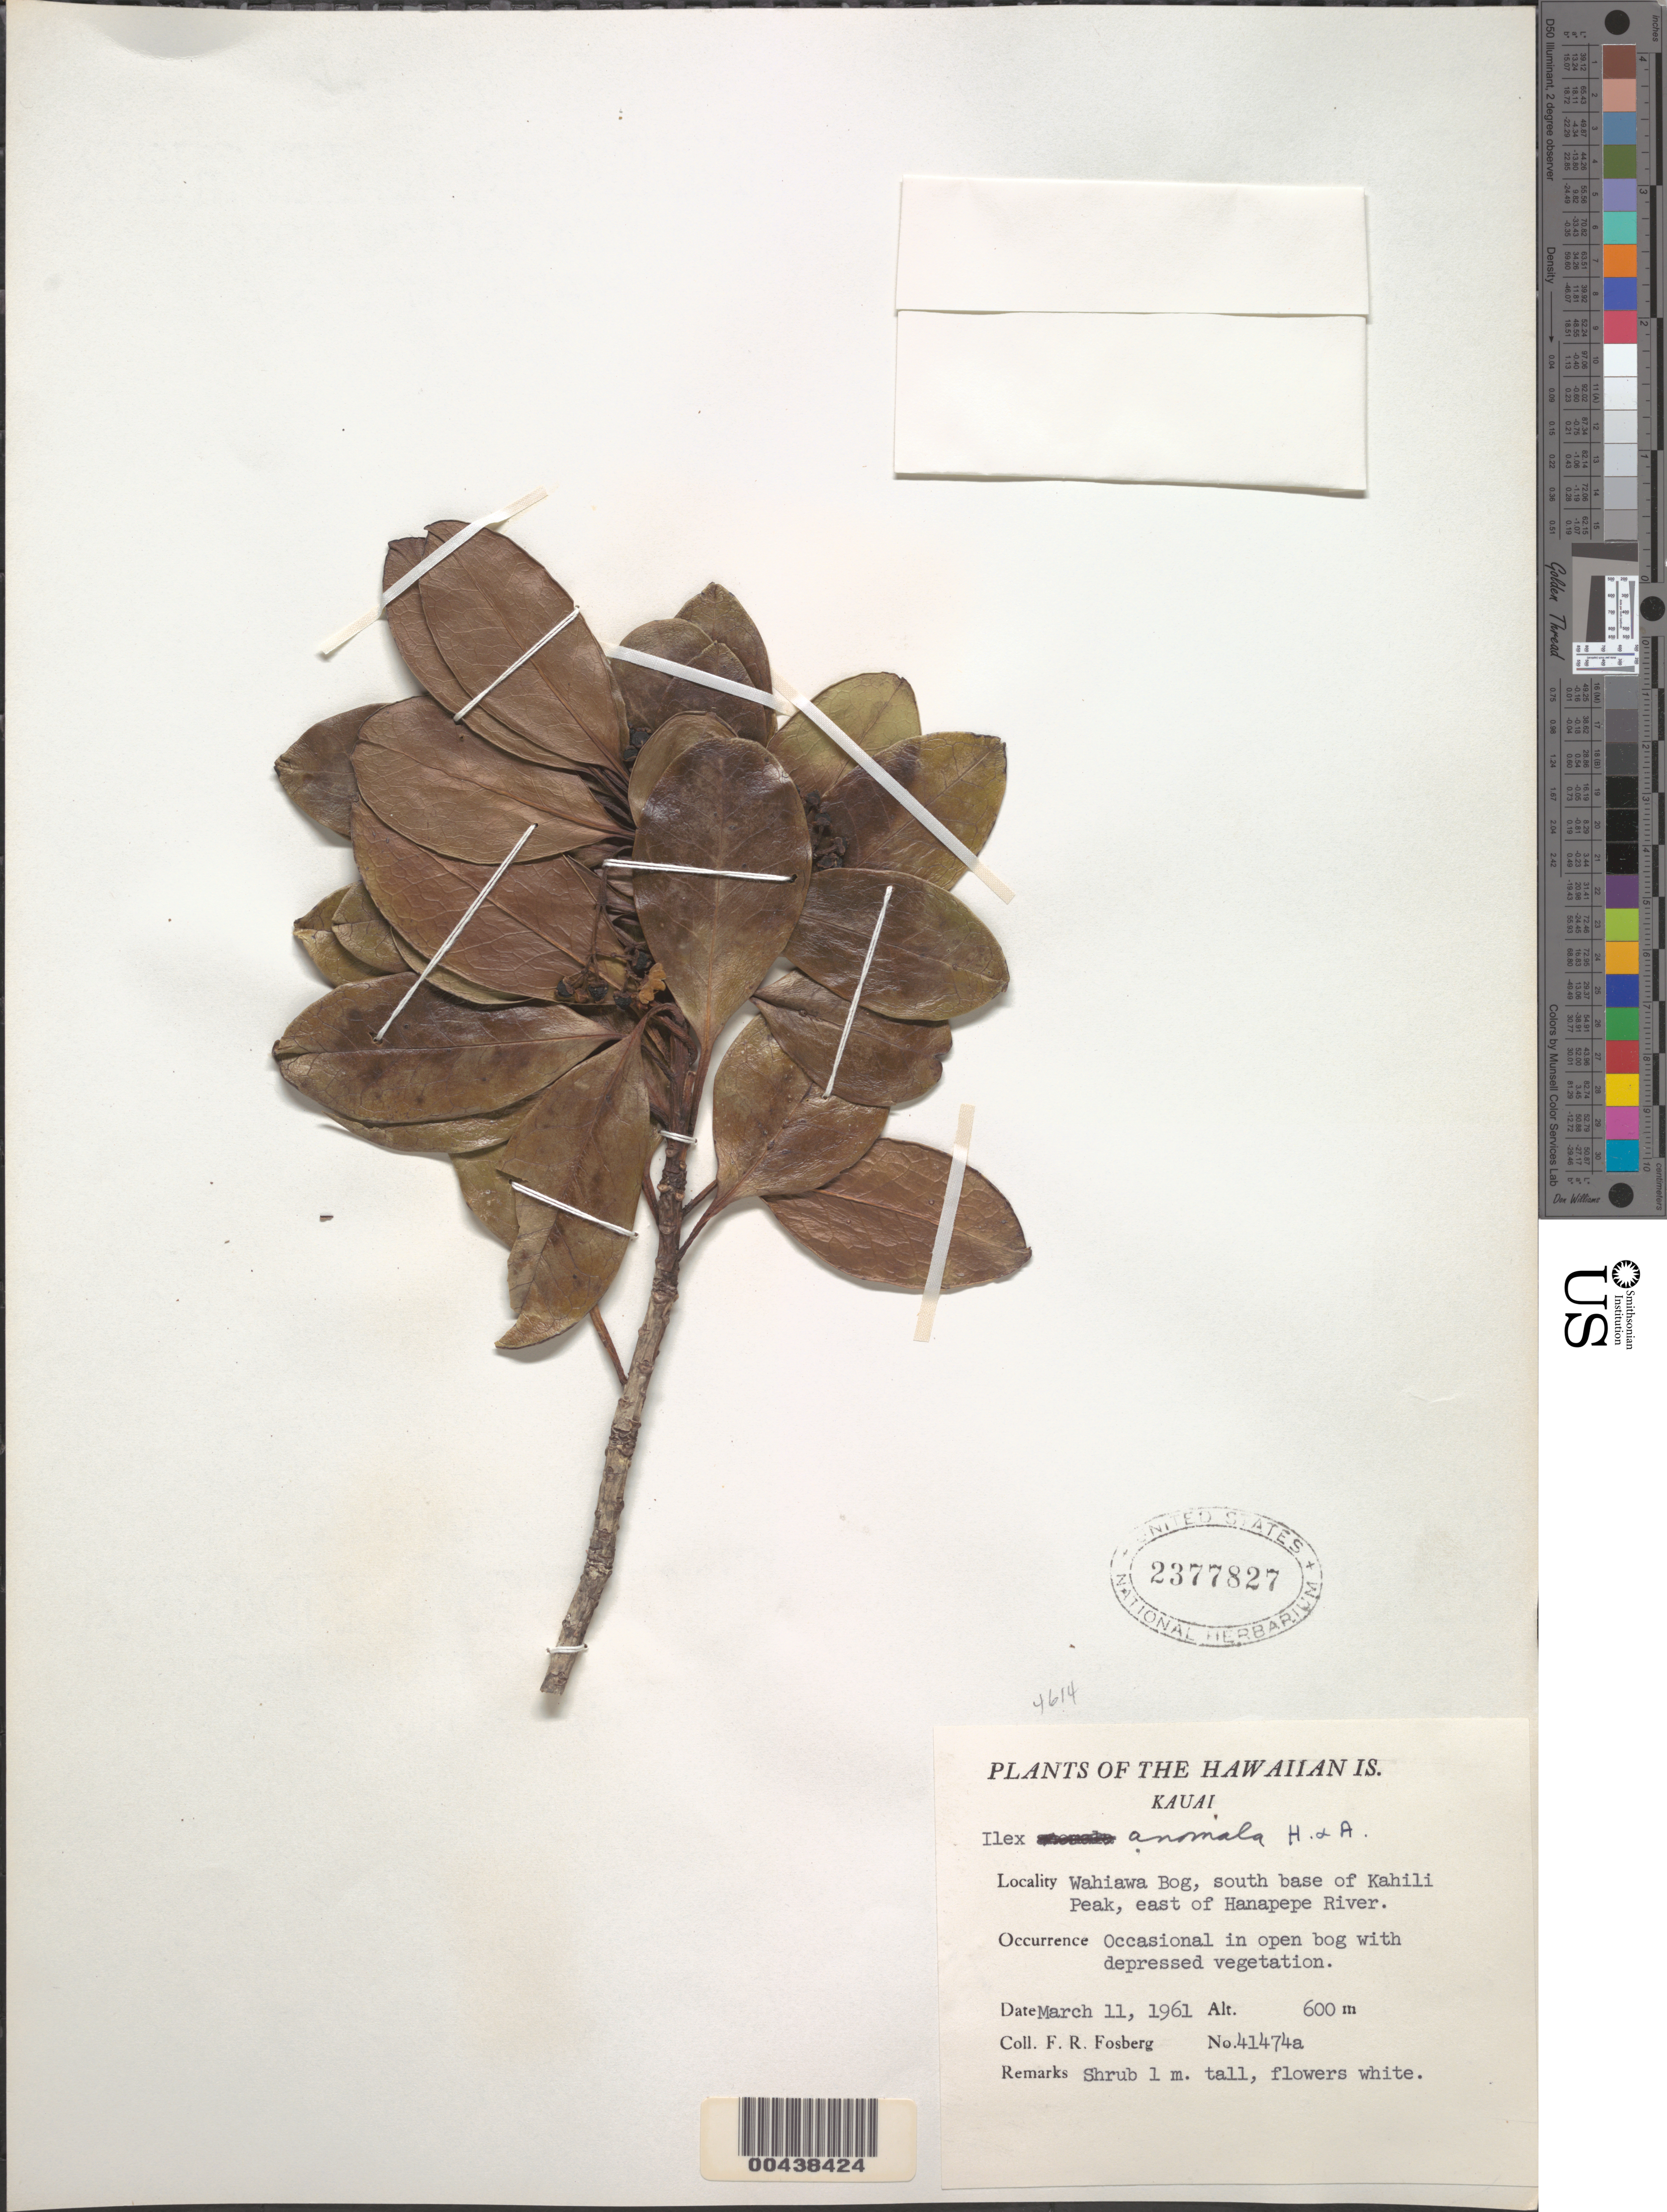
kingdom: Plantae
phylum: Tracheophyta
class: Magnoliopsida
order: Aquifoliales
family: Aquifoliaceae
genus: Ilex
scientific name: Ilex anomala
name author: Hook. & Arn.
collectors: F. R. Fosberg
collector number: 41474a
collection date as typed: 11 Mar 1961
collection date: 1961-03-11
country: United States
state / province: Hawaii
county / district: Kauai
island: Kaua'i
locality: Wahiawa Bog, S base of Kahili Peak, E of Hanapape River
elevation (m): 600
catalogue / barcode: US 2377827